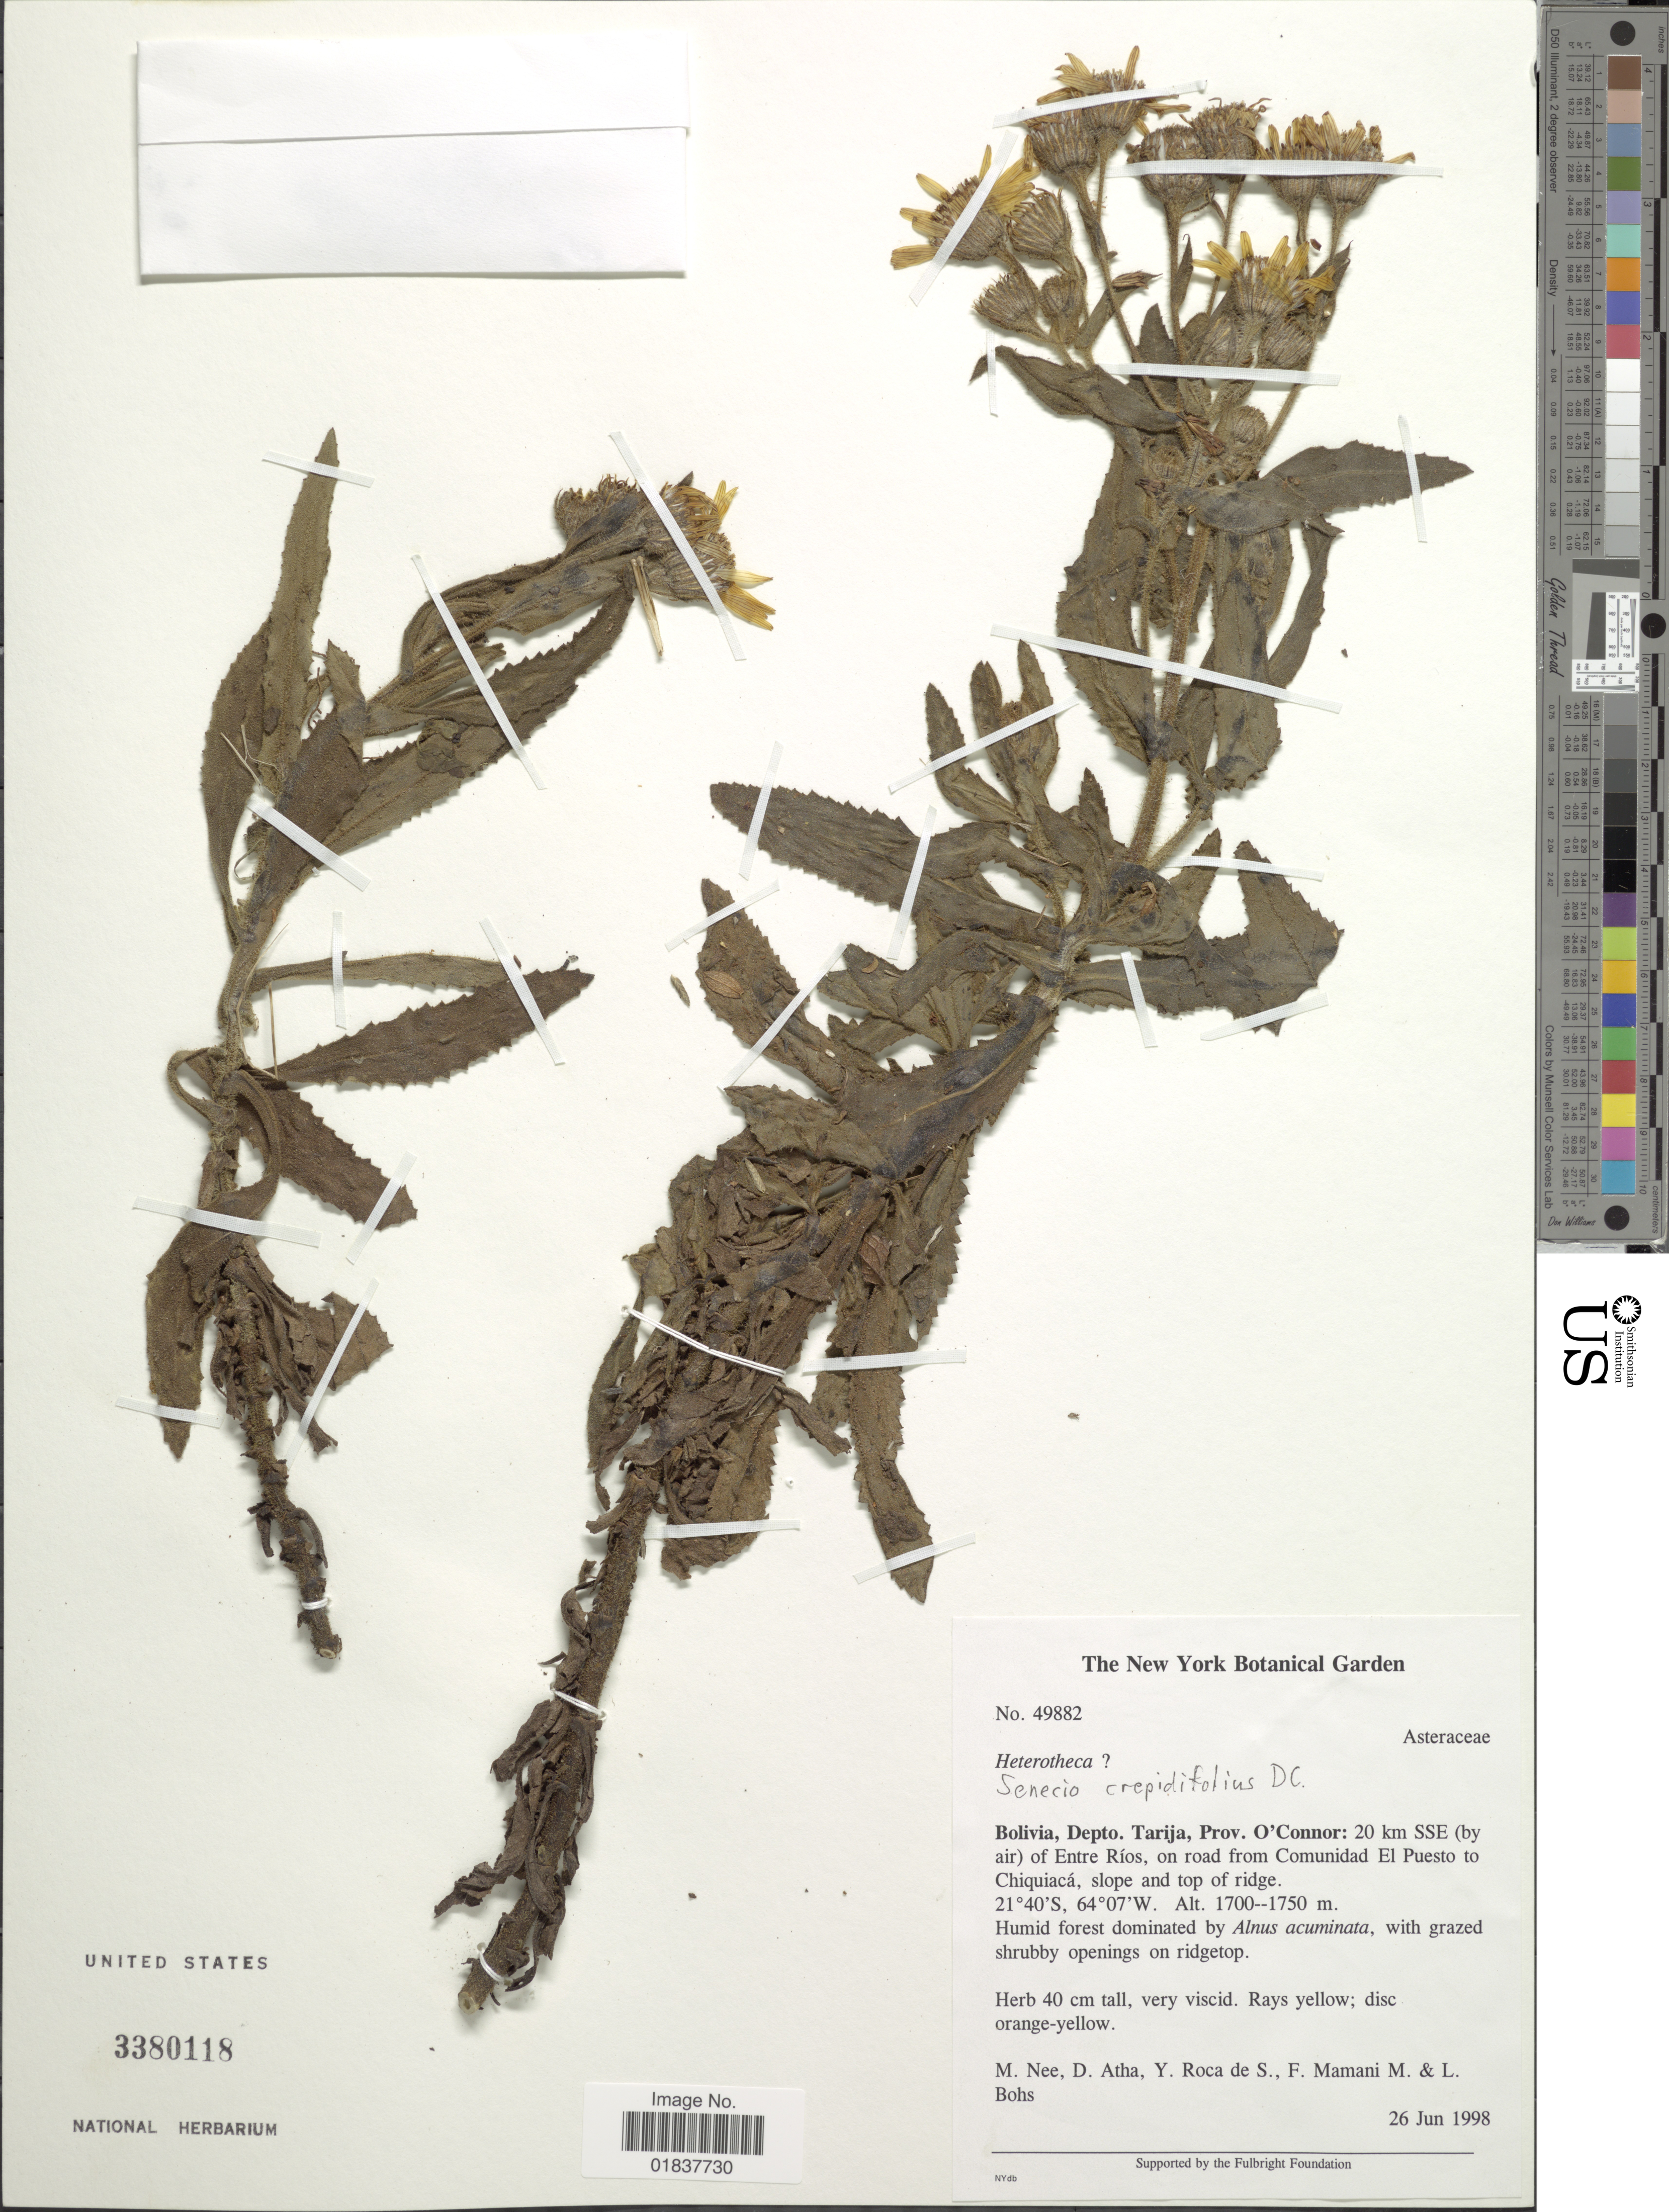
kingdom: Plantae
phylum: Tracheophyta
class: Magnoliopsida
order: Asterales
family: Asteraceae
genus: Senecio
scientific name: Senecio crepidifolius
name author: DC.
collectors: M. Nee, D. Atha, Y. Roca, F. Mamani & L. A. Bohs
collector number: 49882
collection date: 1998-06-26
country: Bolivia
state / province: Tarija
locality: Prov. O'Connor, 20 km SSE (by air) of Entre Rios, on road from Comunidad El Puesto to Chiquiaca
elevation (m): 1700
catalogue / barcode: US 3380118